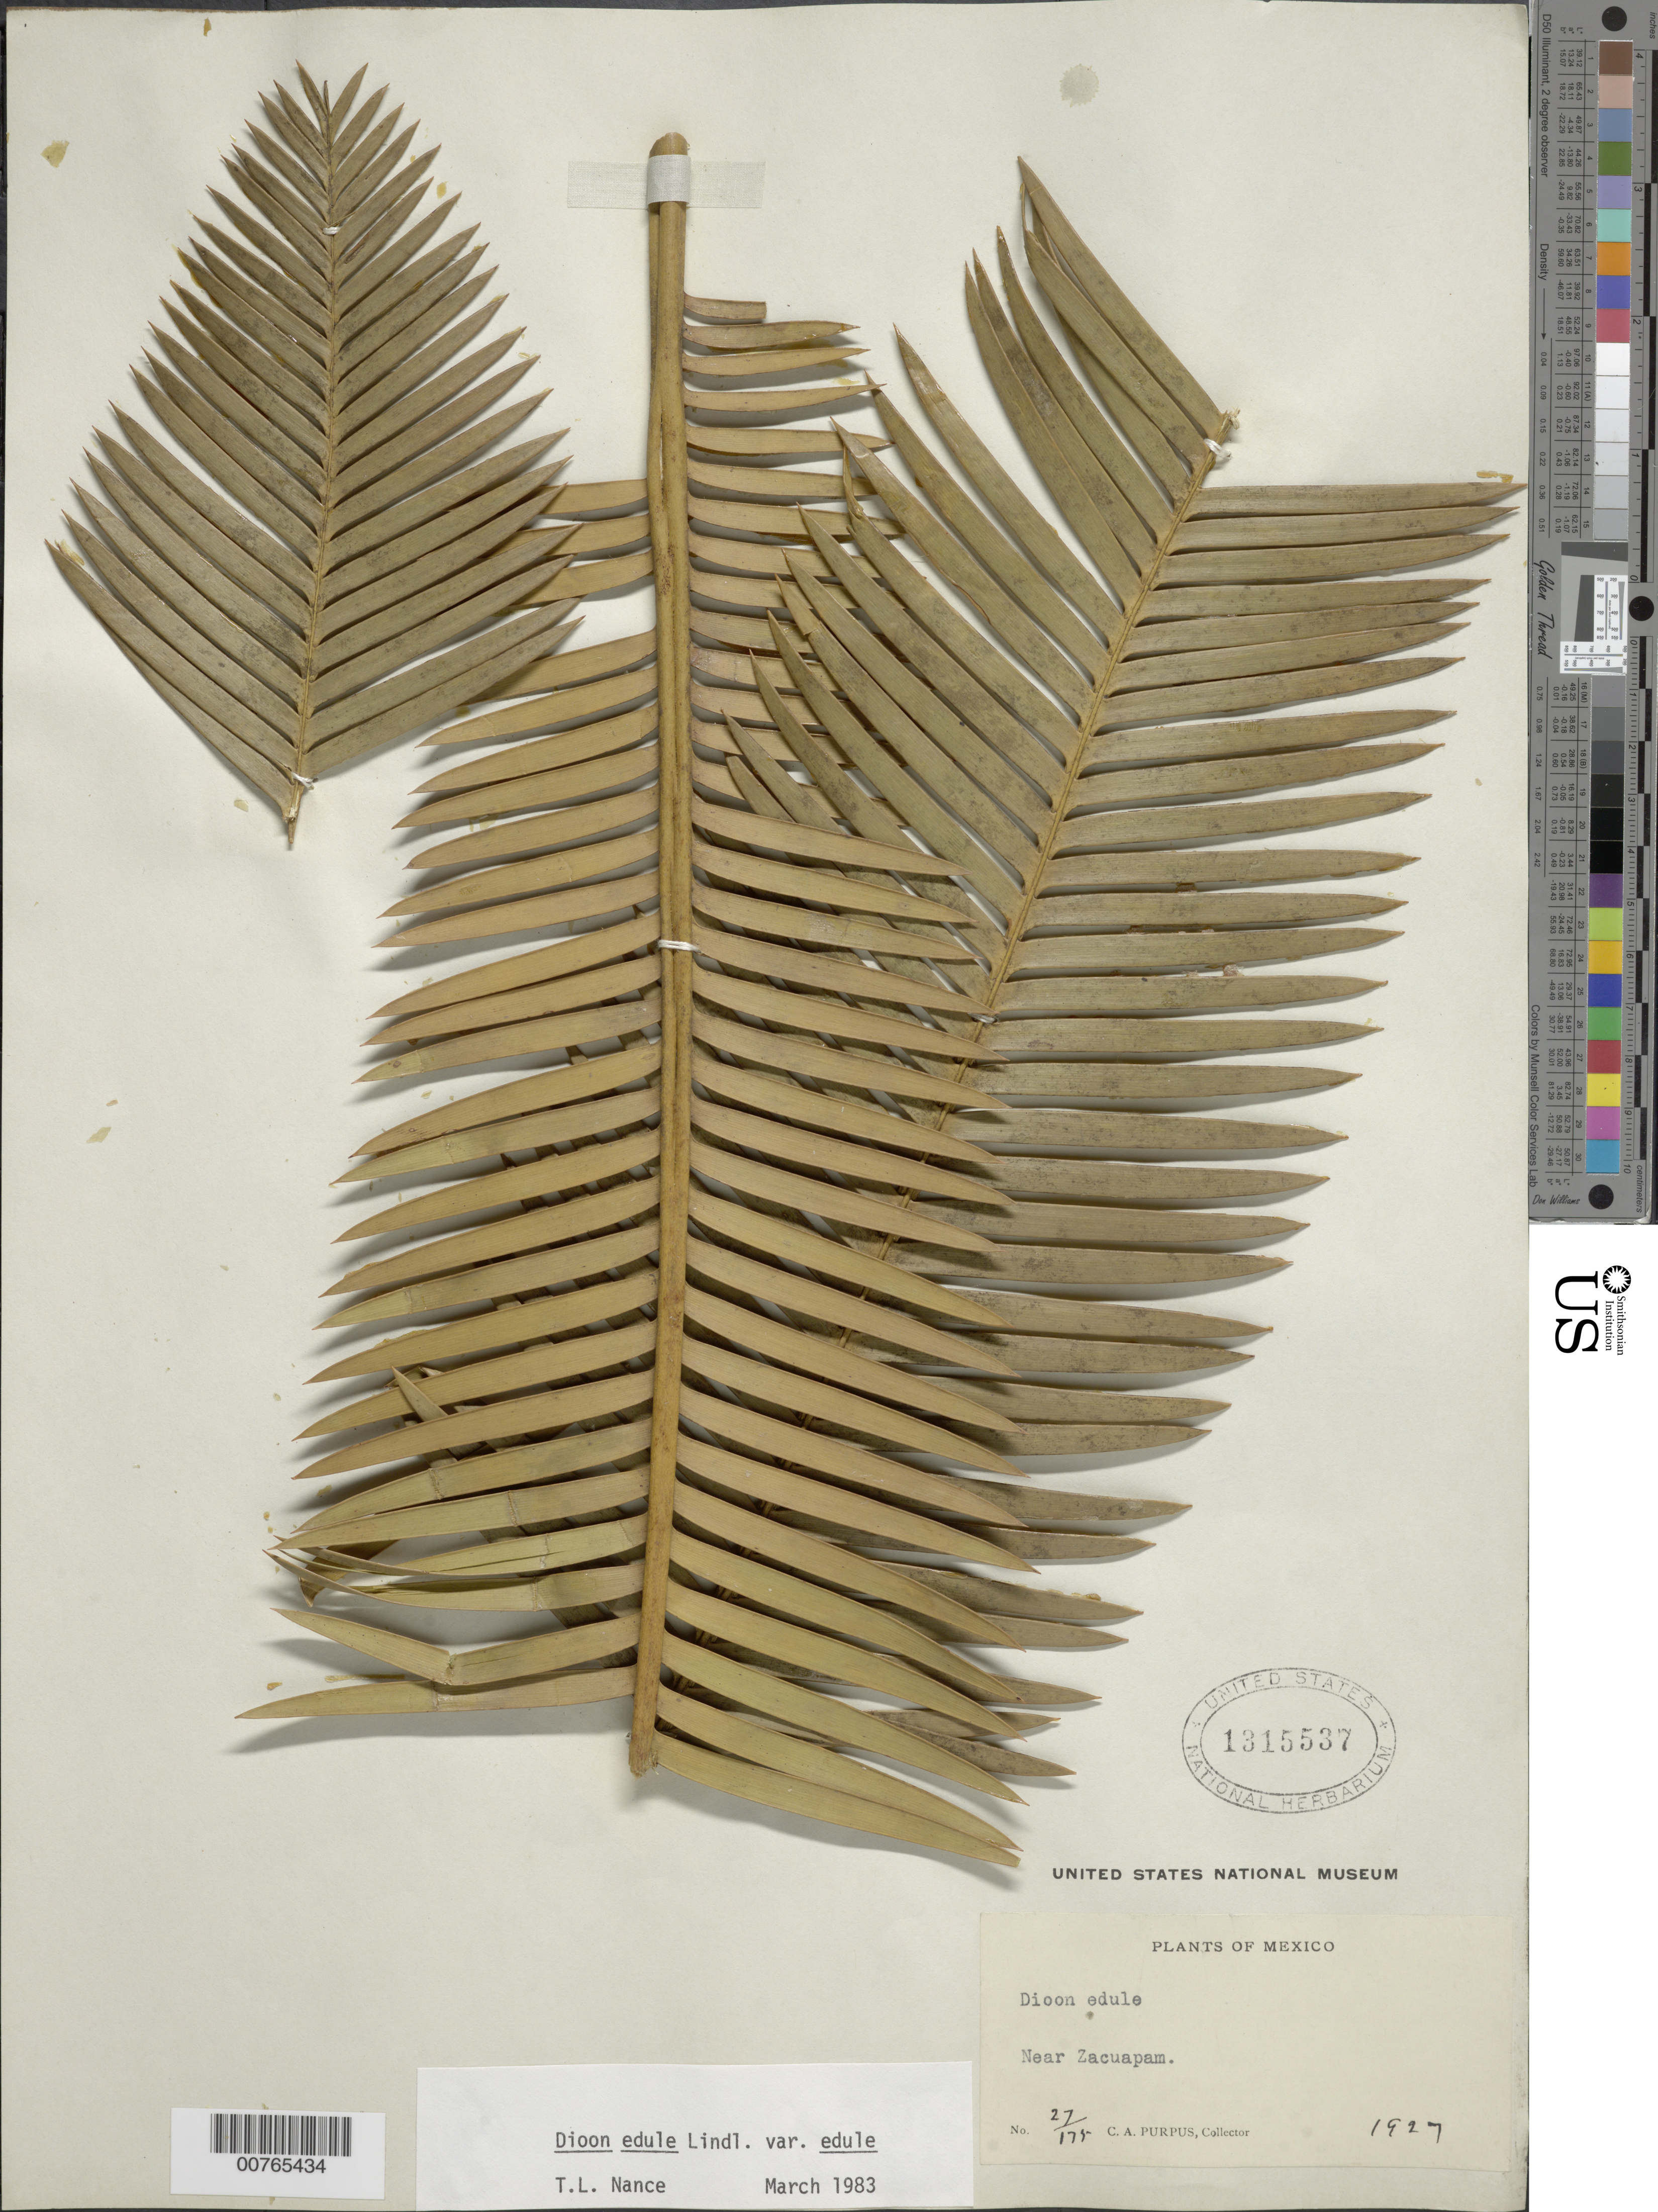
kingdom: Plantae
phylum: Tracheophyta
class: Cycadopsida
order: Cycadales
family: Zamiaceae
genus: Dioon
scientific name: Dioon edule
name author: Lindl.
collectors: C. A. Purpus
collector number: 27/178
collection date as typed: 1927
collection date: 1927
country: Mexico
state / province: Veracruz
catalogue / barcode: US 1315537